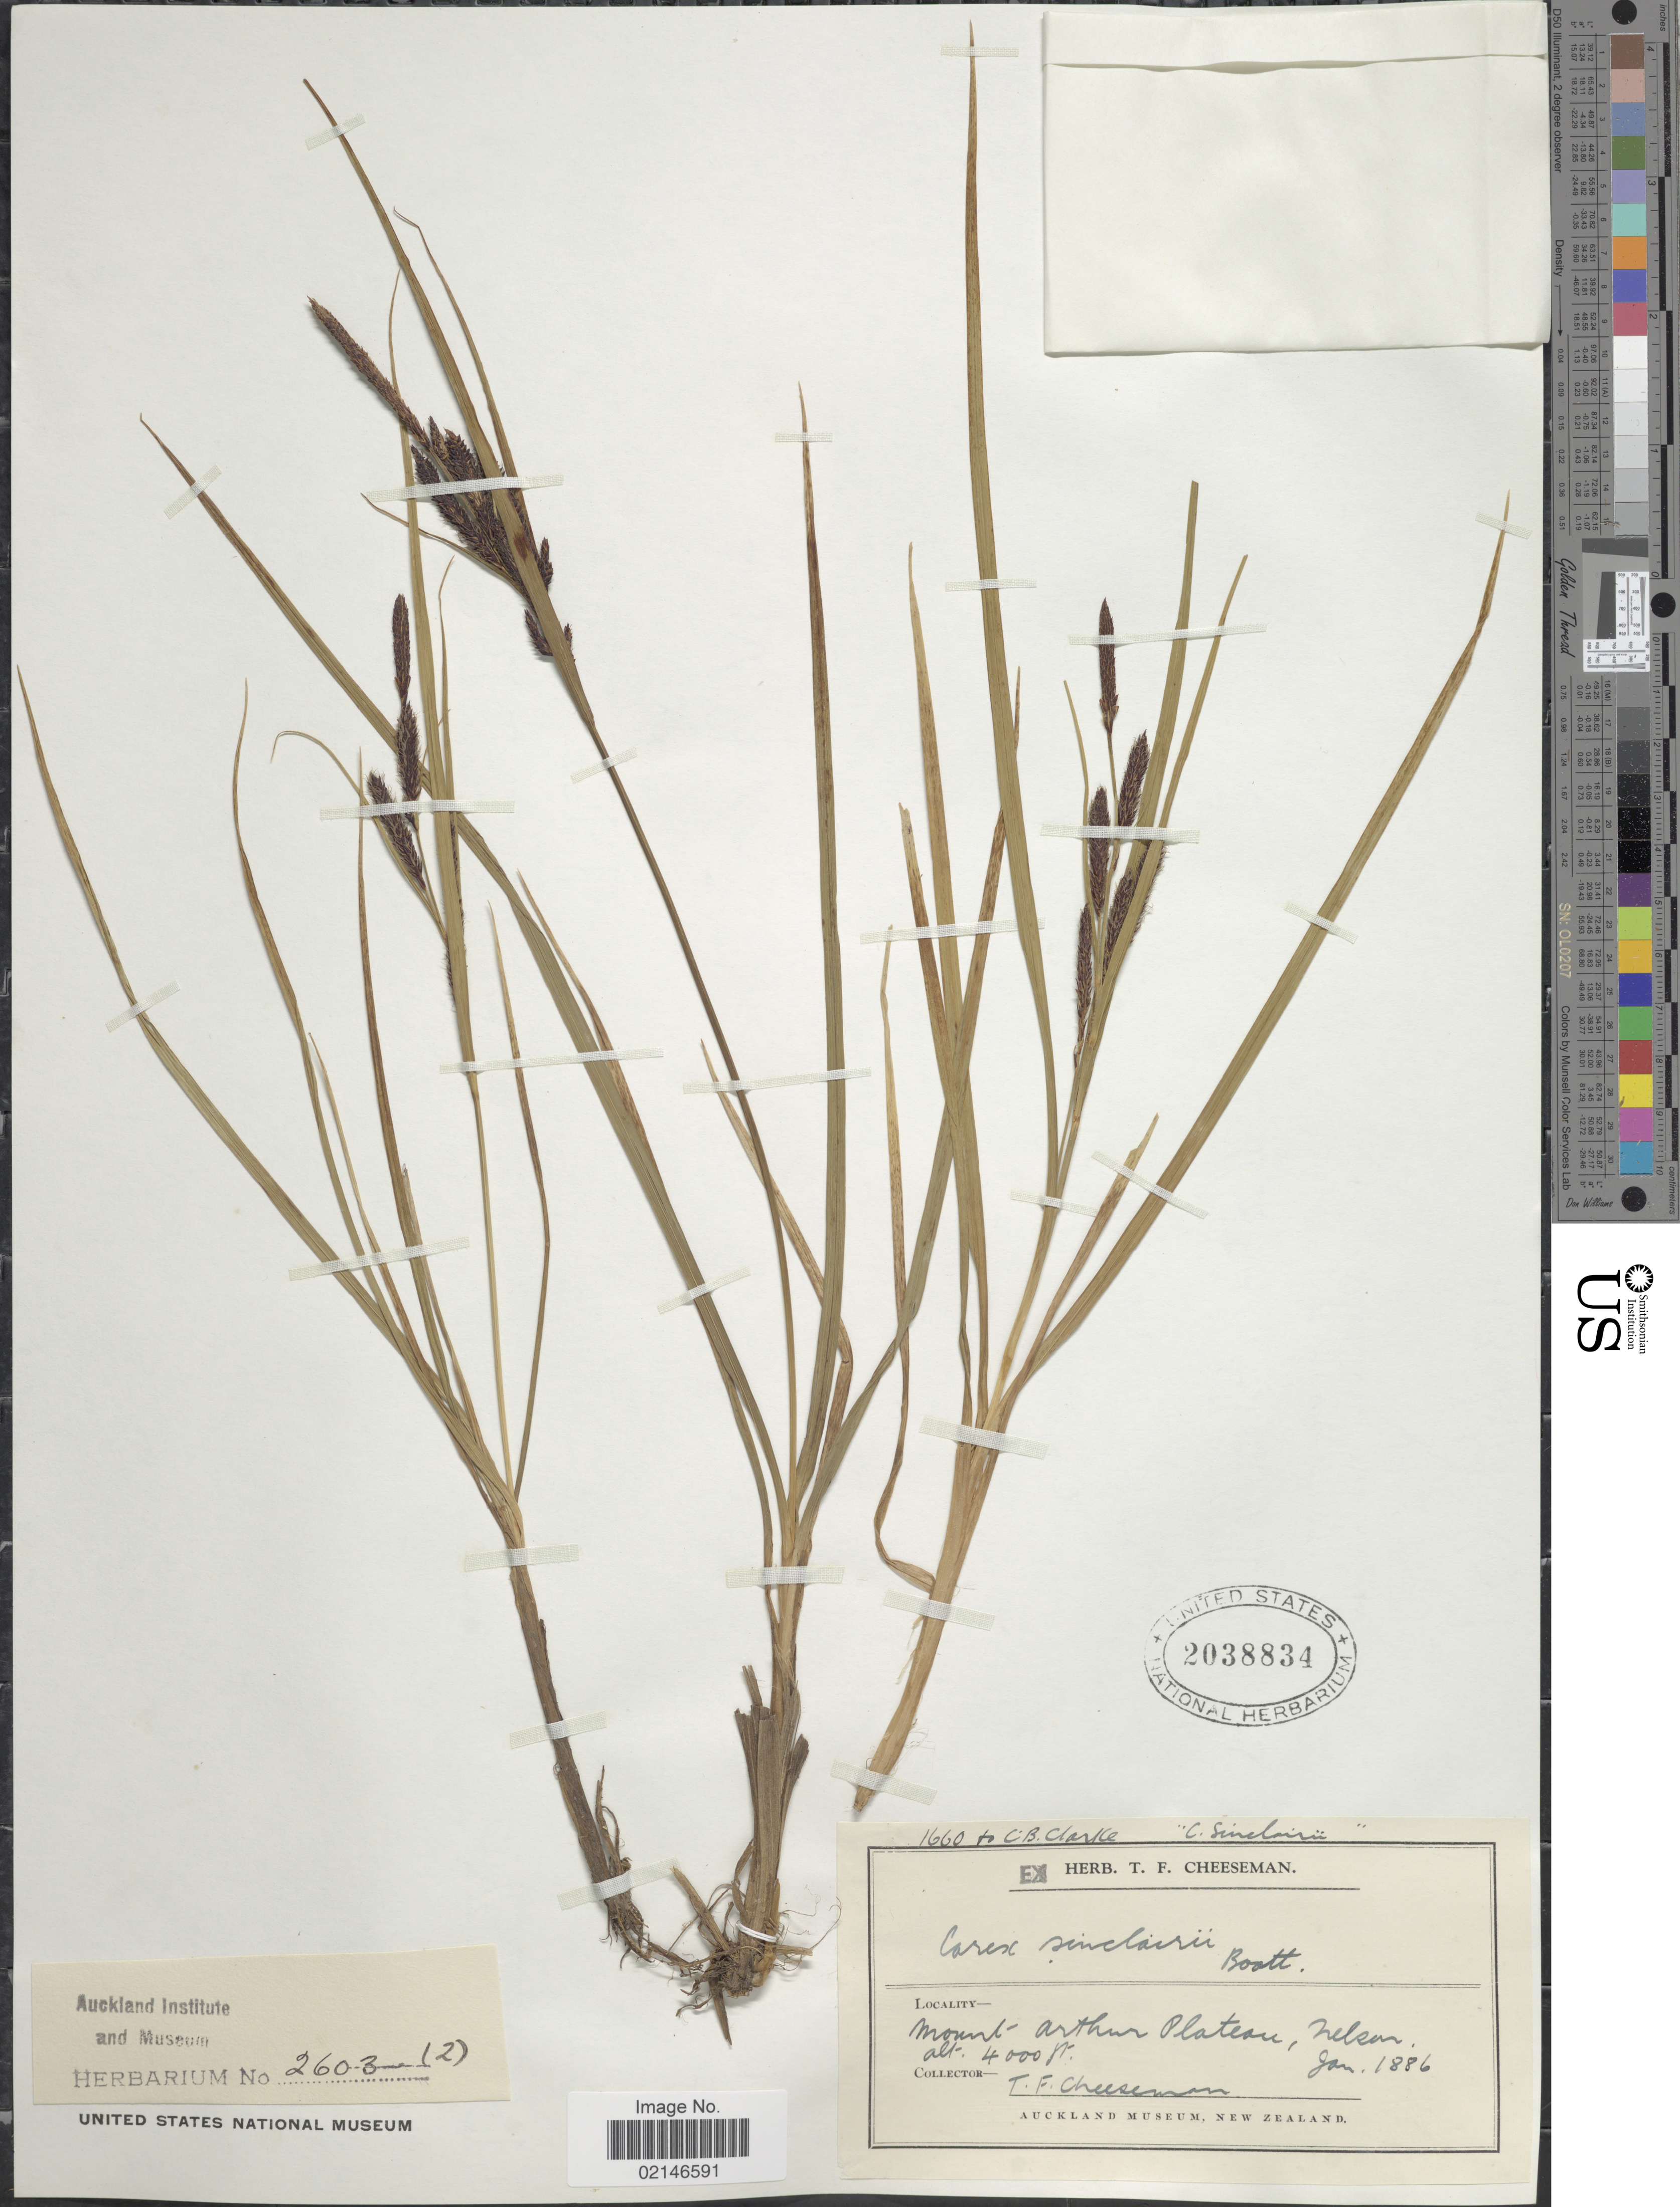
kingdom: Plantae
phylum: Tracheophyta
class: Liliopsida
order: Poales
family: Cyperaceae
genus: Carex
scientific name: Carex sinclairii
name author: Boott ex Cheeseman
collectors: T. F. Cheeseman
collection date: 1886-01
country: New Zealand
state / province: Nelson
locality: Mount Arthur Plateau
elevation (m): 1219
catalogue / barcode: US 2038834